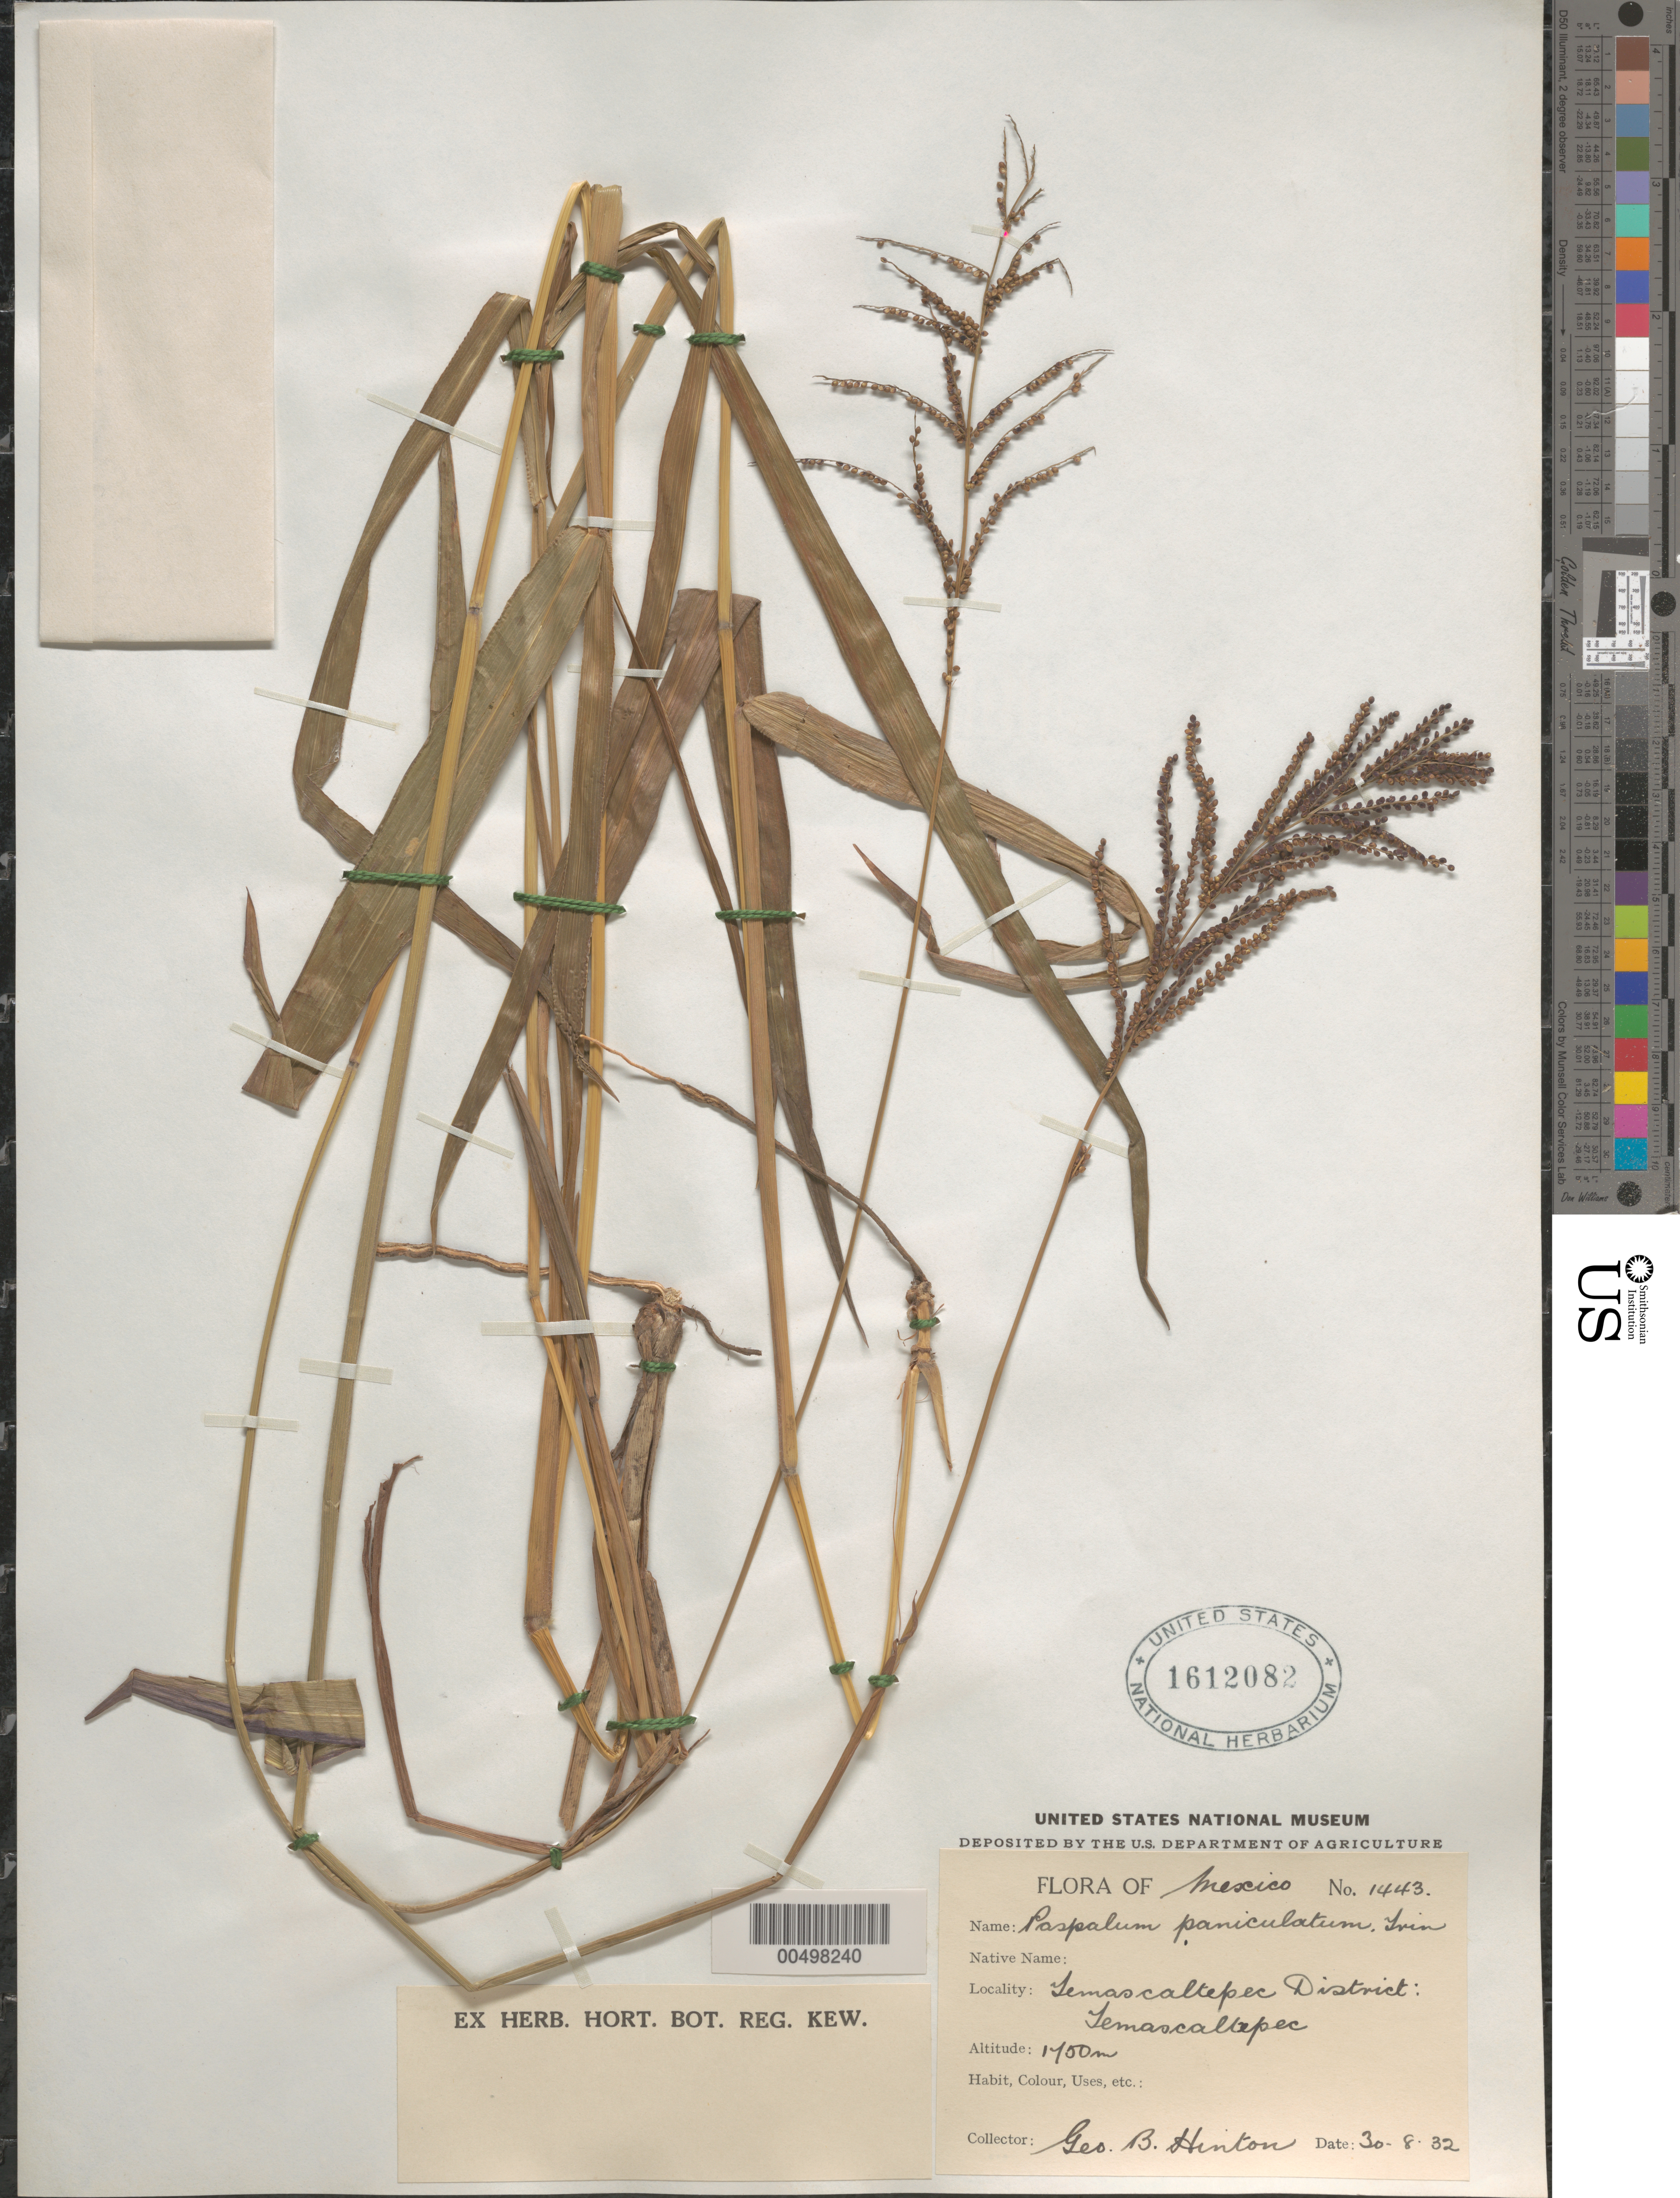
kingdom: Plantae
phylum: Tracheophyta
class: Liliopsida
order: Poales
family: Poaceae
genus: Paspalum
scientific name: Paspalum paniculatum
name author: L.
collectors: G. B. Hinton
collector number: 1443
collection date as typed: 30 Aug 1932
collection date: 1932-08-30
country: Mexico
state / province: México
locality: Temascaltepec Dist, Temascaltepec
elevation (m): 1750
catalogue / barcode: US 1612082